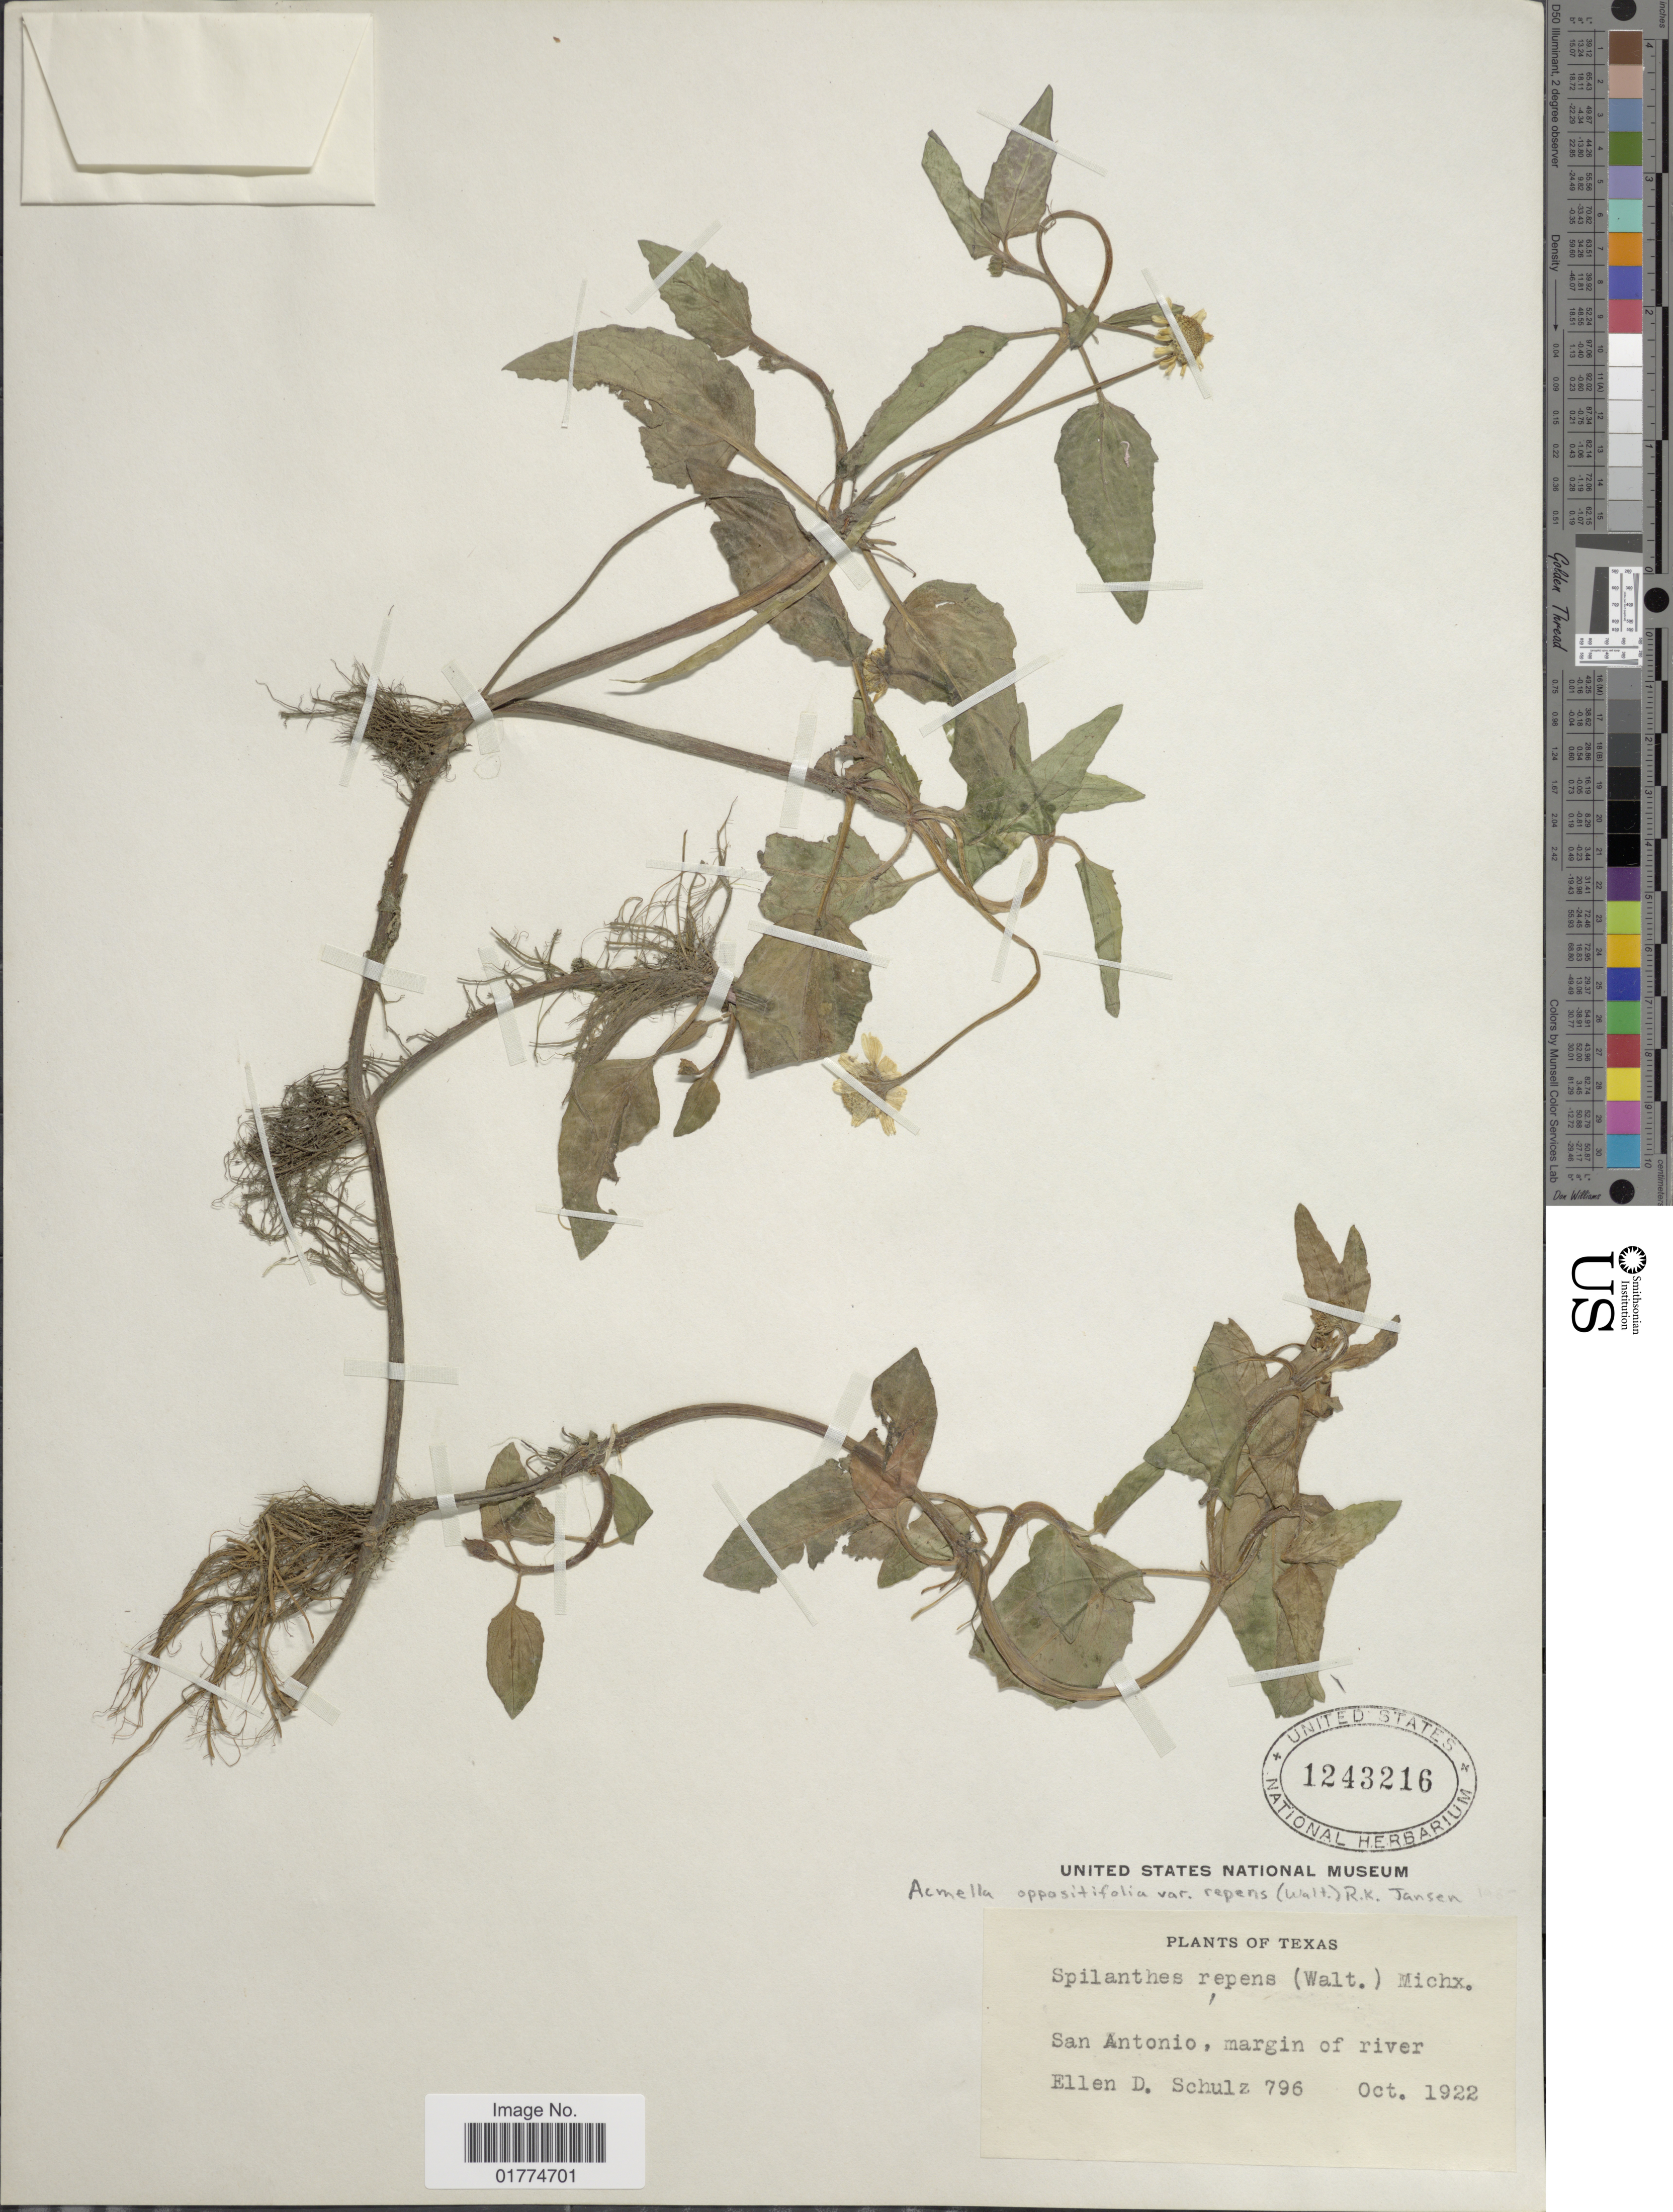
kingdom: Plantae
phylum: Tracheophyta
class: Magnoliopsida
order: Asterales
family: Asteraceae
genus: Acmella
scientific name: Acmella oppositifolia var. repens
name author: (Walter) R.K. Jansen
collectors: E. D. Schulz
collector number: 796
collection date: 1922-10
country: United States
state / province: Texas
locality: San Antonio, margin of river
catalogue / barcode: US 1243216